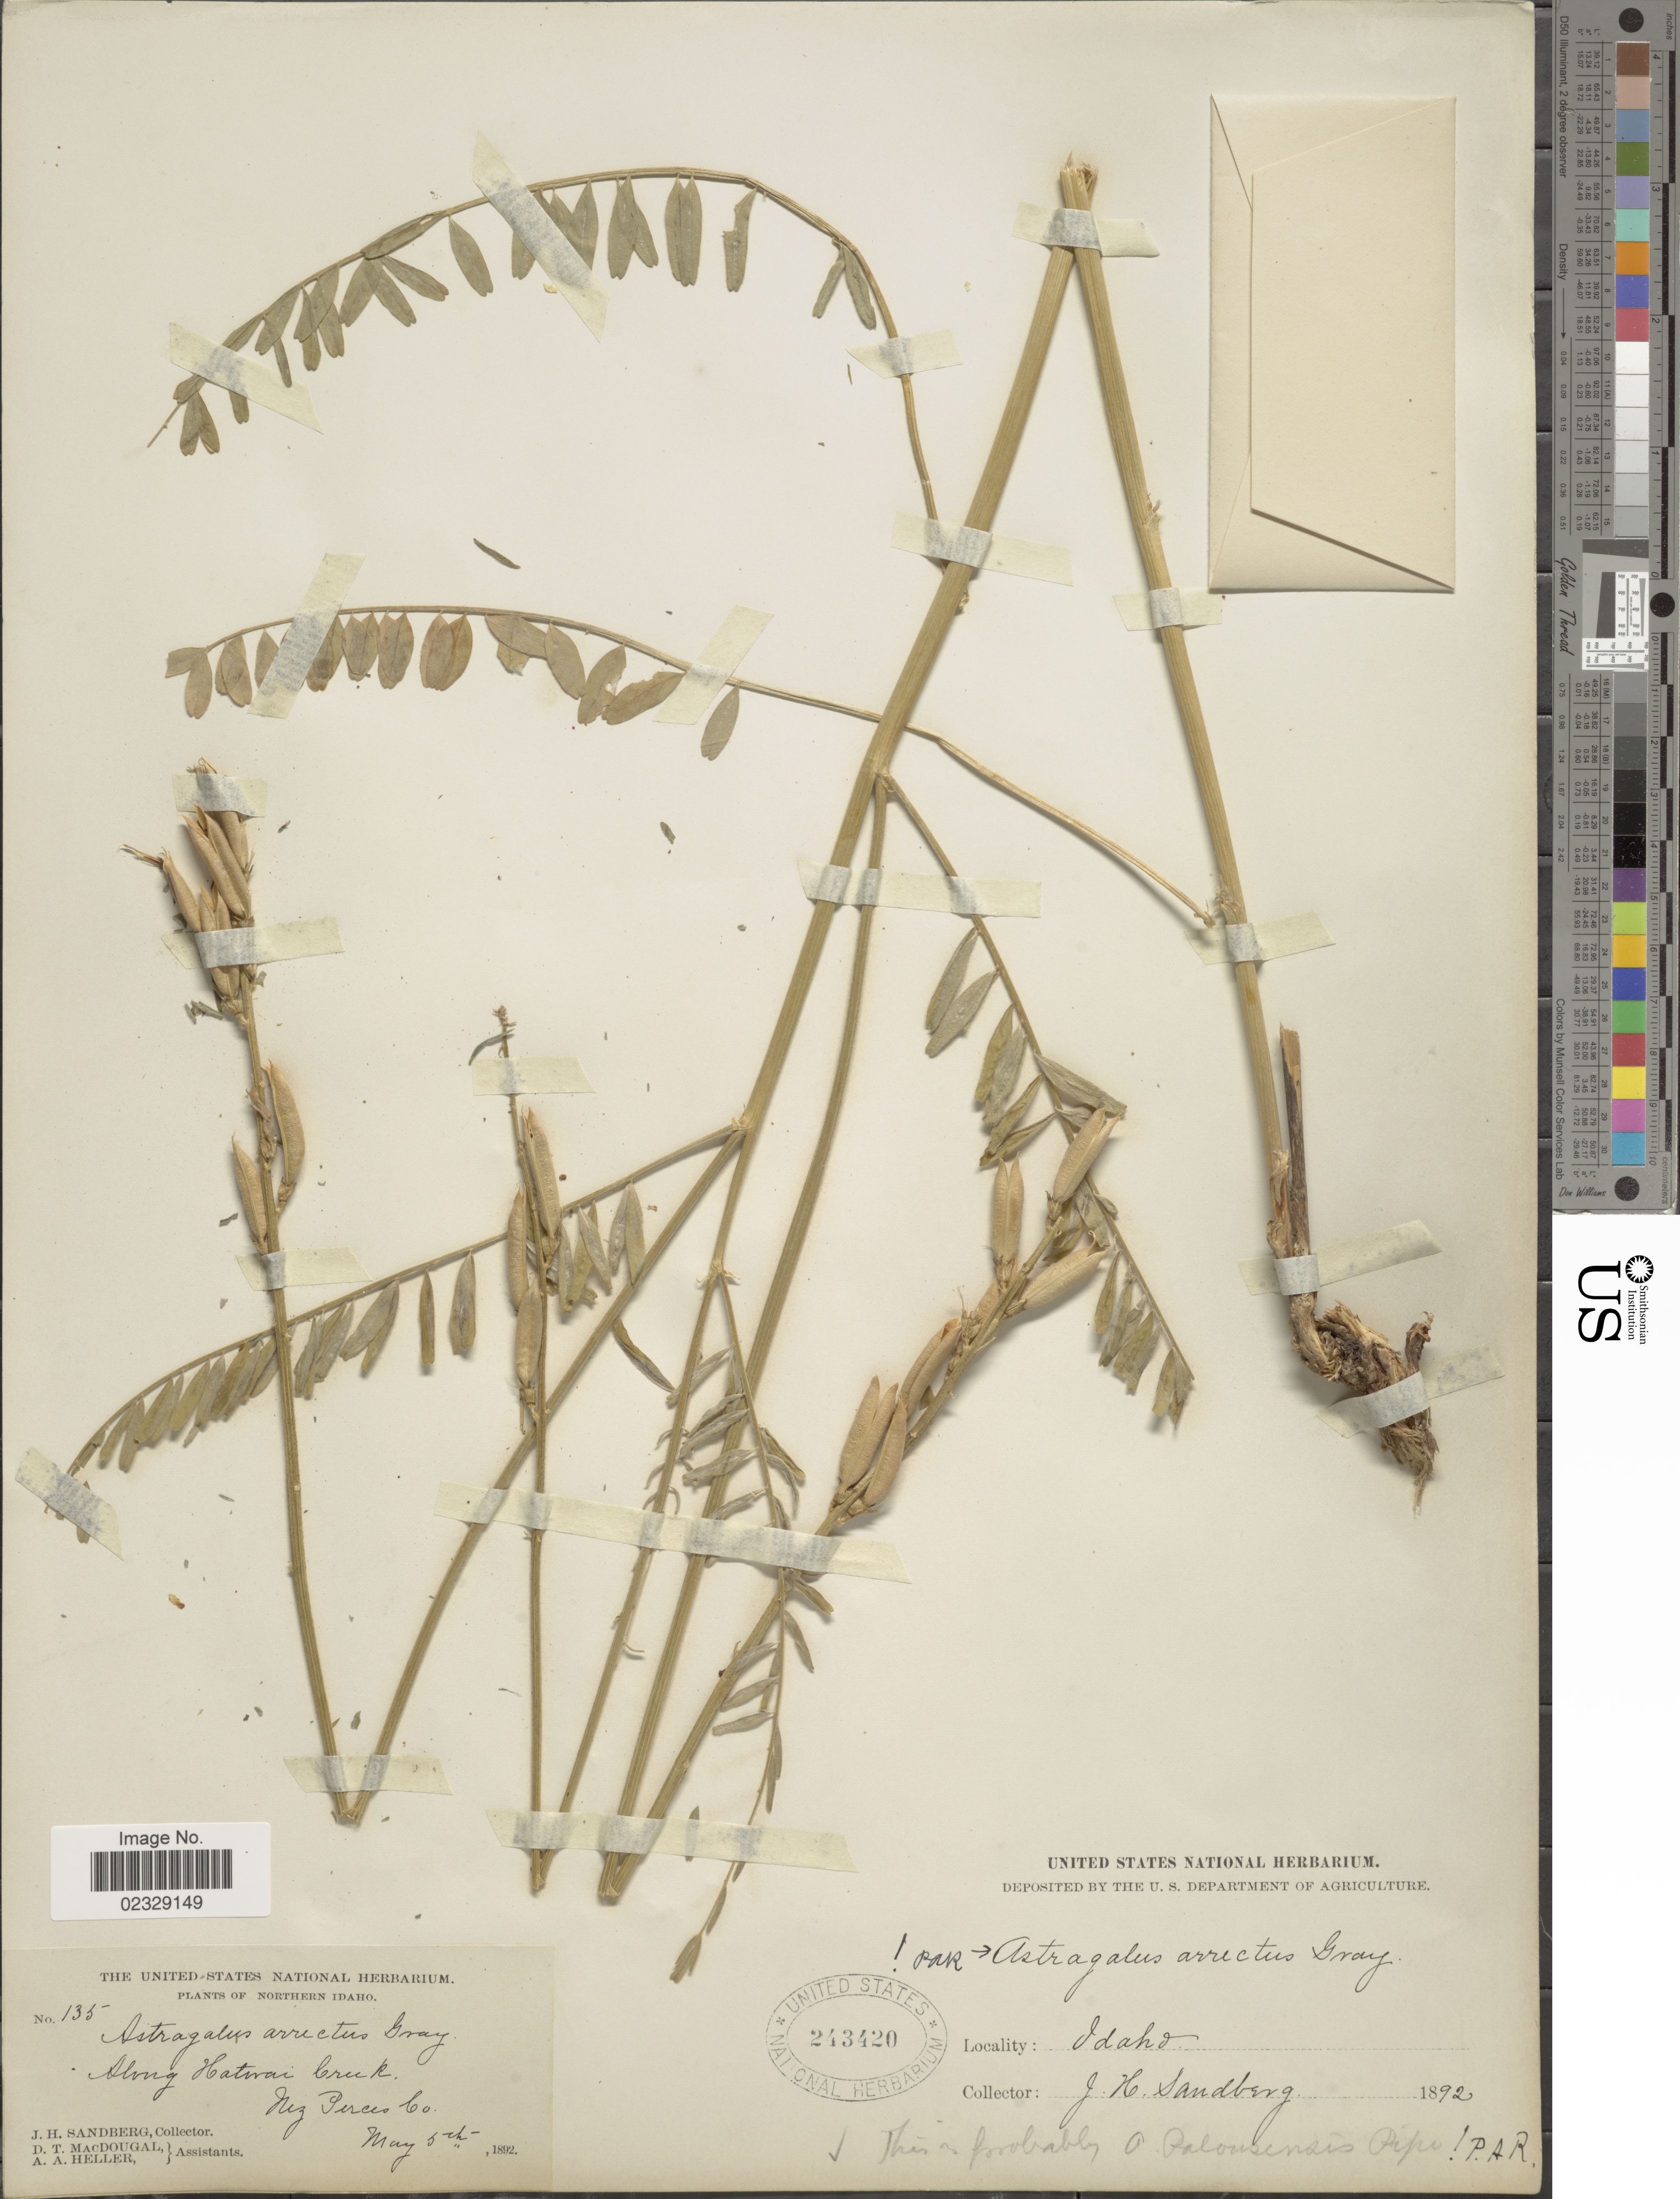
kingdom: Plantae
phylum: Tracheophyta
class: Magnoliopsida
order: Fabales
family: Fabaceae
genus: Astragalus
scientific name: Astragalus arrectus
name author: A. Gray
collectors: J. H. Sandberg, D. T. MacDougal & A. A. Heller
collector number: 135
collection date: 1892-05-05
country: United States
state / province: Idaho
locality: Northern Idaho, Along Hatmai Creek, Nez Perces Co.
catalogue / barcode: US 243420